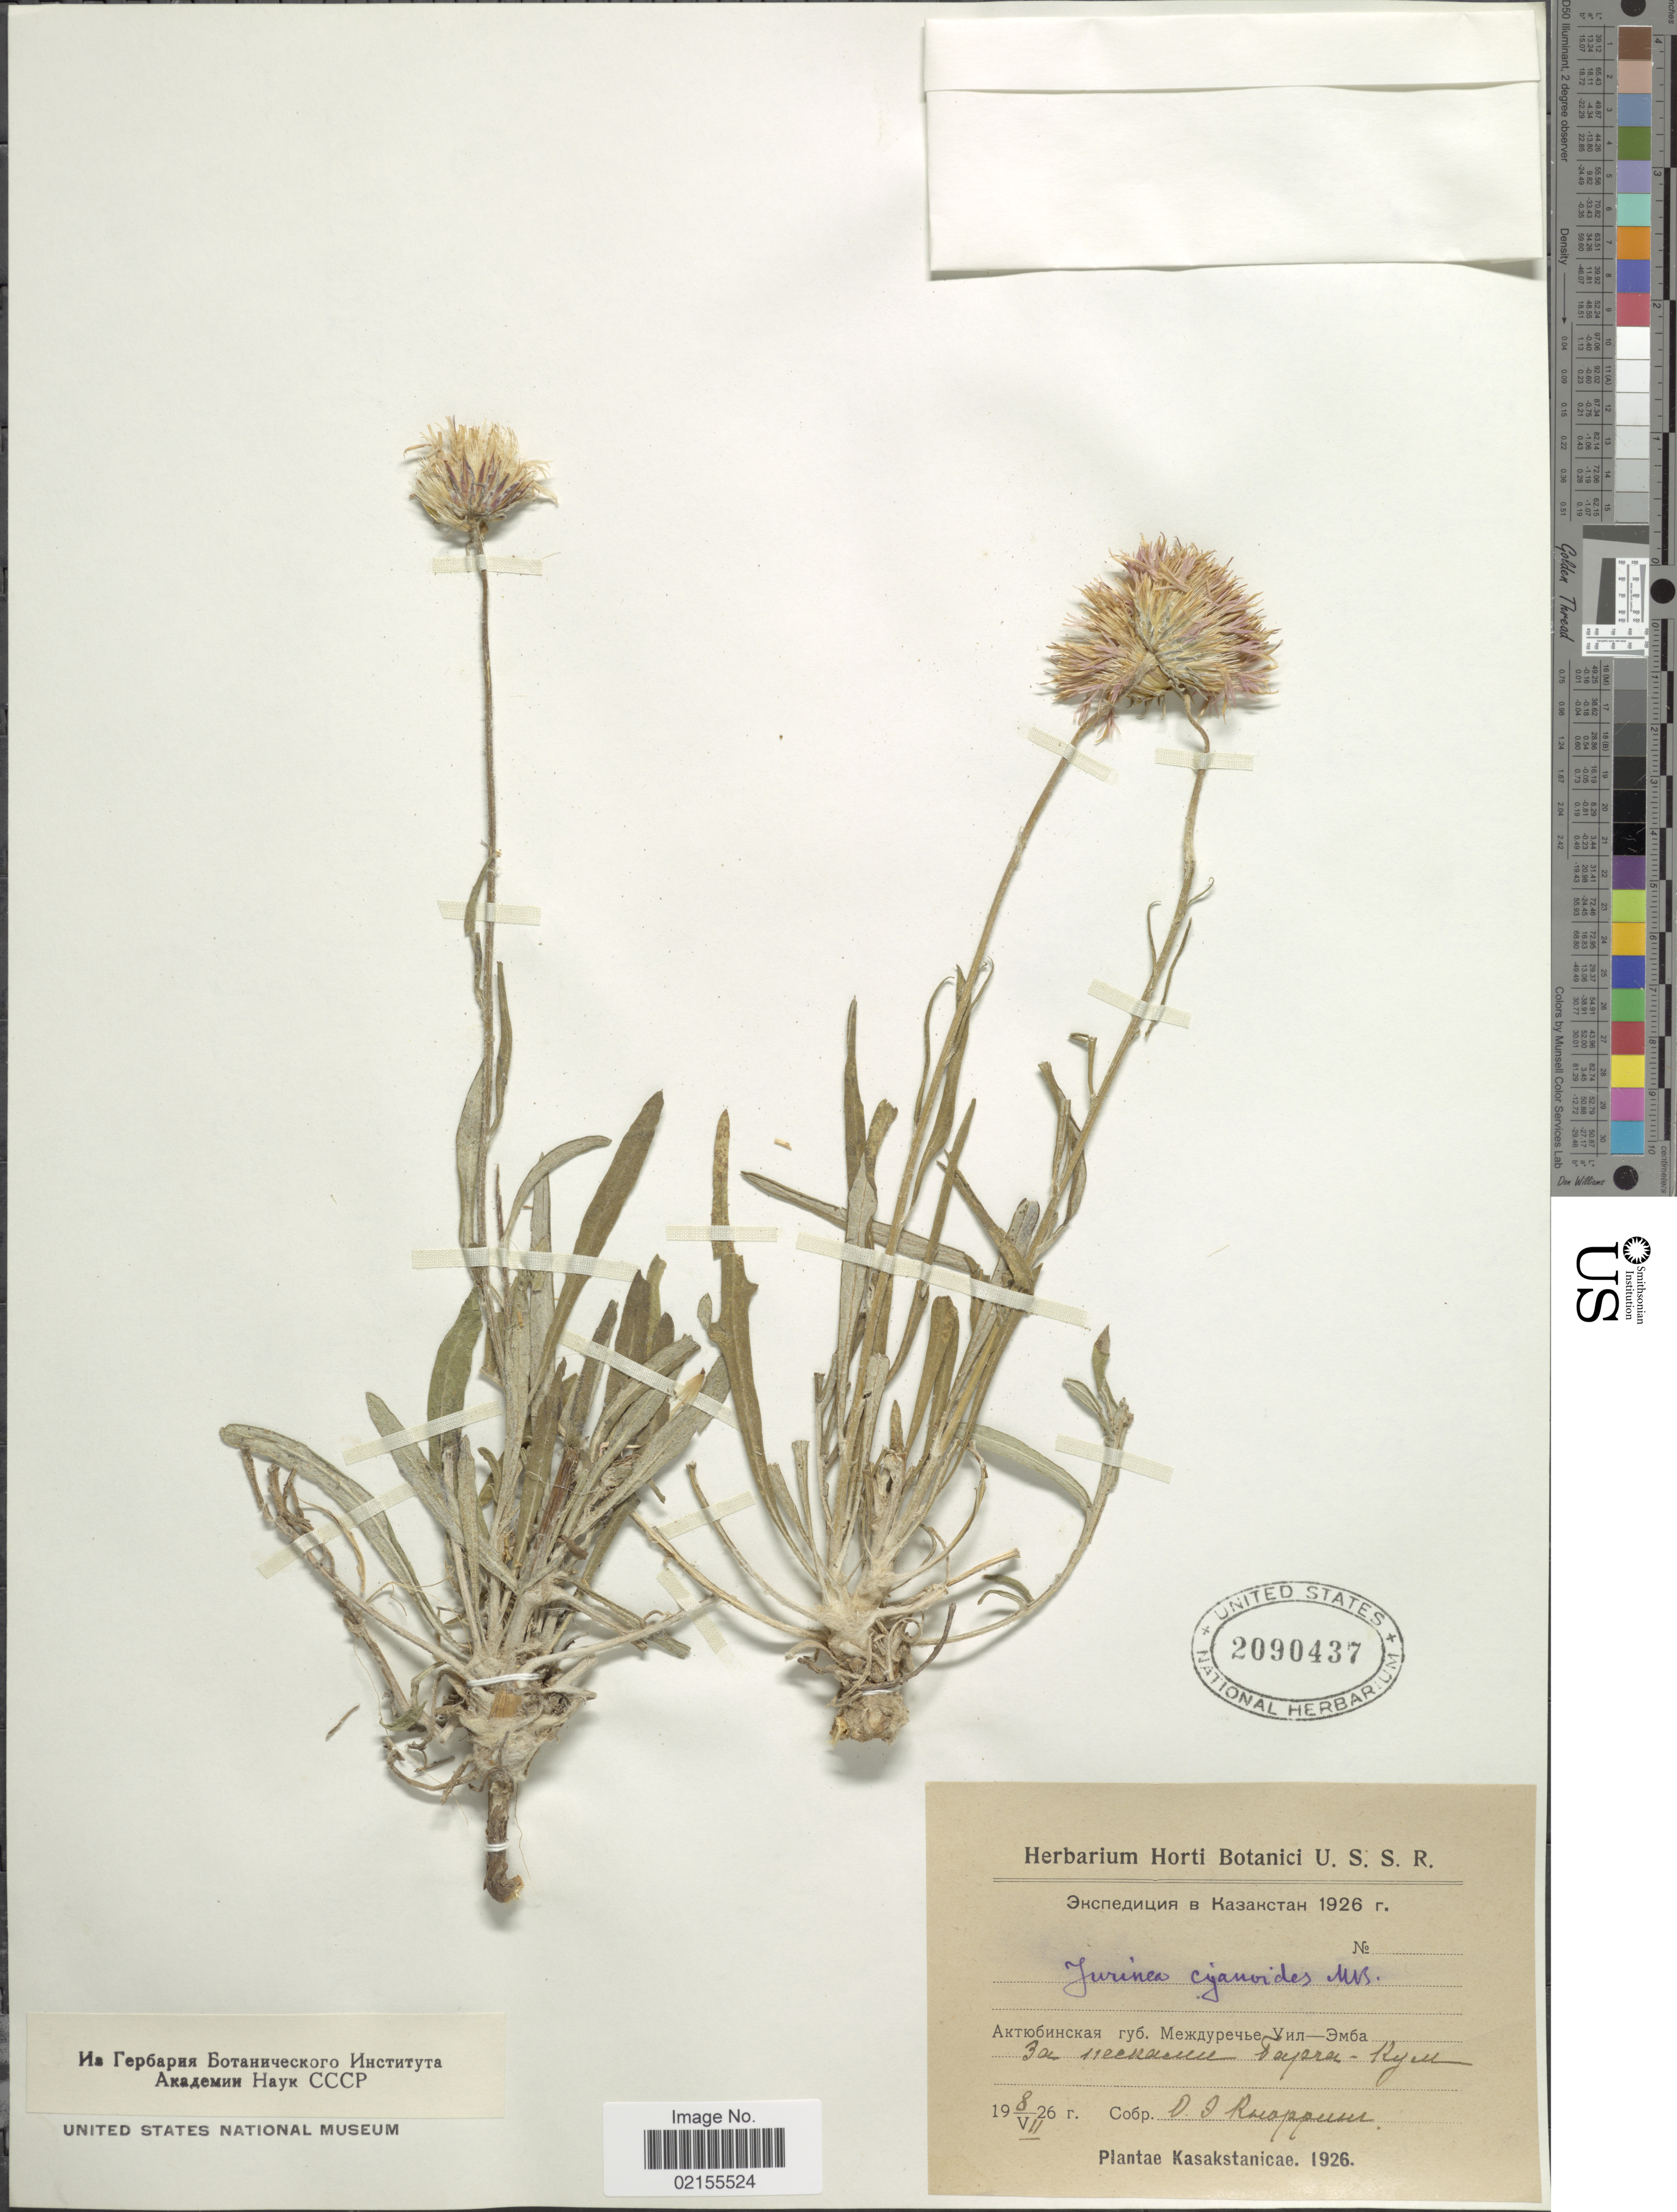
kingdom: Plantae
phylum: Tracheophyta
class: Magnoliopsida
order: Asterales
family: Asteraceae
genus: Jurinea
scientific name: Jurinea cyanoides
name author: (L.) Rchb.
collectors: O. Knorring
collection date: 1926-07-08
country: Kazakhstan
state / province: Aqtobe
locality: Between rivers Uil and Emba, behind Barcha-Kum.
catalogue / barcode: US 2090437